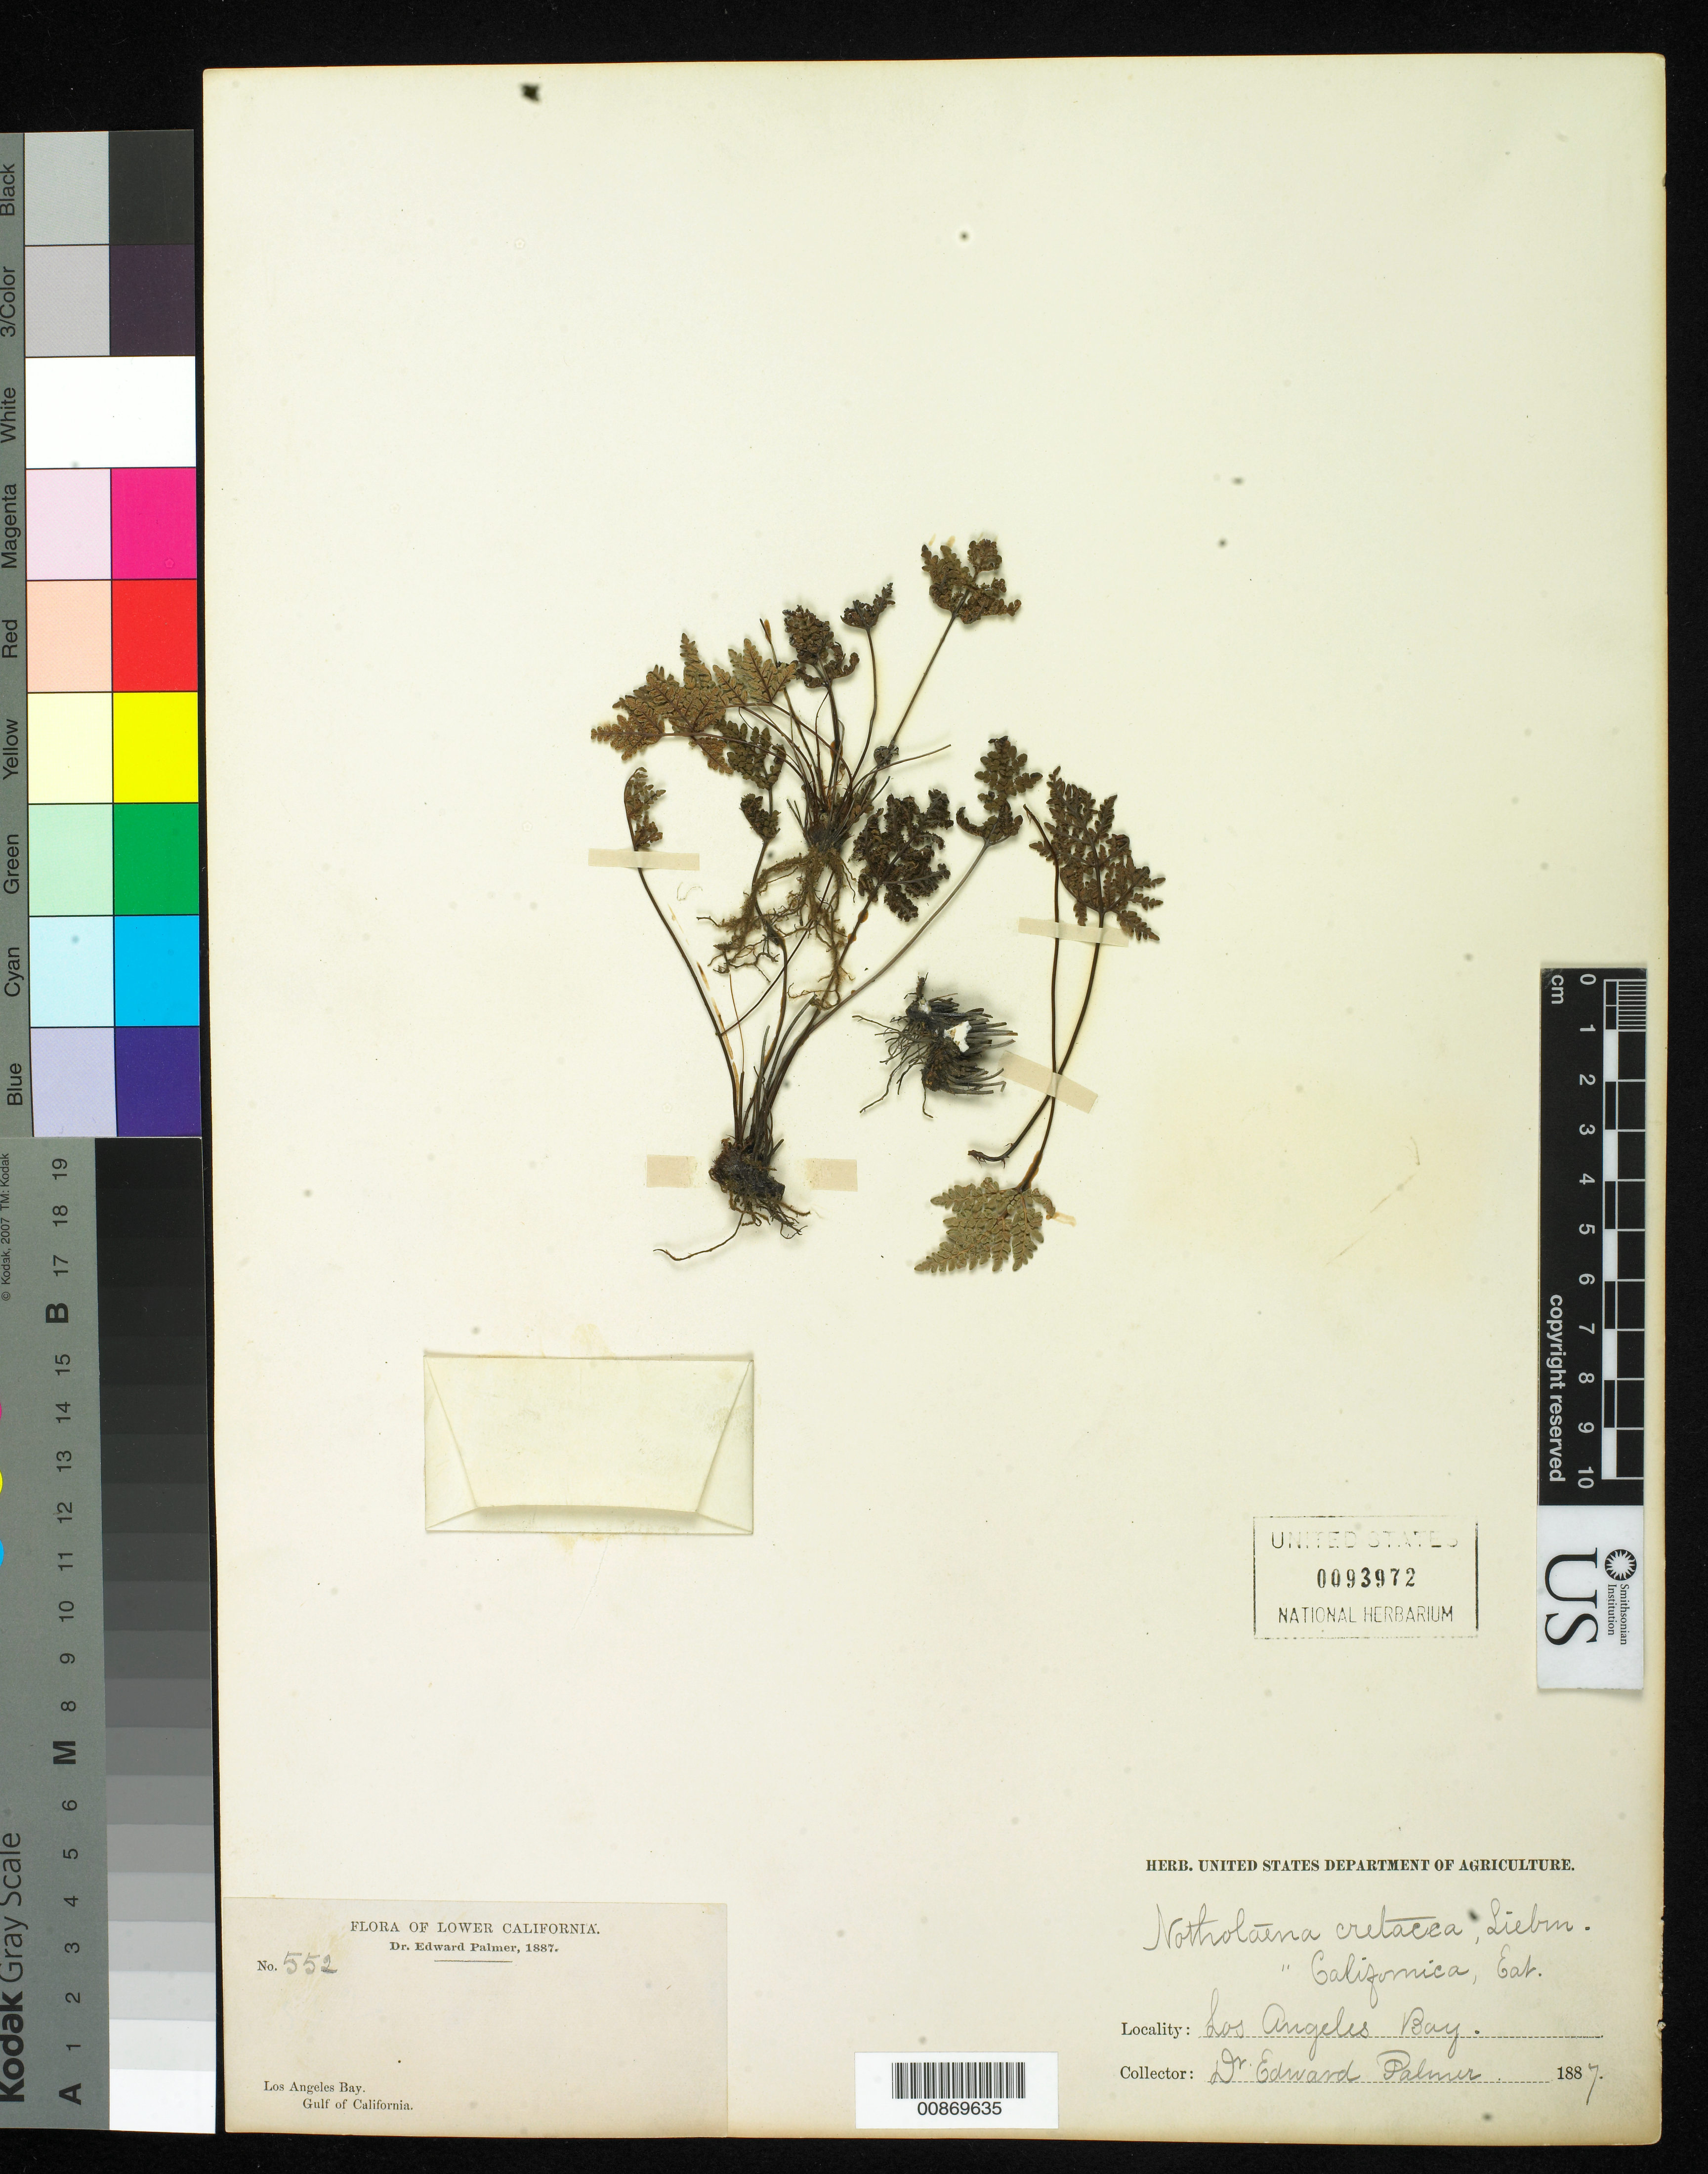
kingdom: Plantae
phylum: Tracheophyta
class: Polypodiopsida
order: Polypodiales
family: Pteridaceae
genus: Notholaena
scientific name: Notholaena californica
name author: D.C. Eaton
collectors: E. Palmer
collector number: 552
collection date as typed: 1887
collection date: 1887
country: Mexico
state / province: Baja California Norte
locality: Los Angeles Bay, Baja California.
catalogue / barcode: US 93972